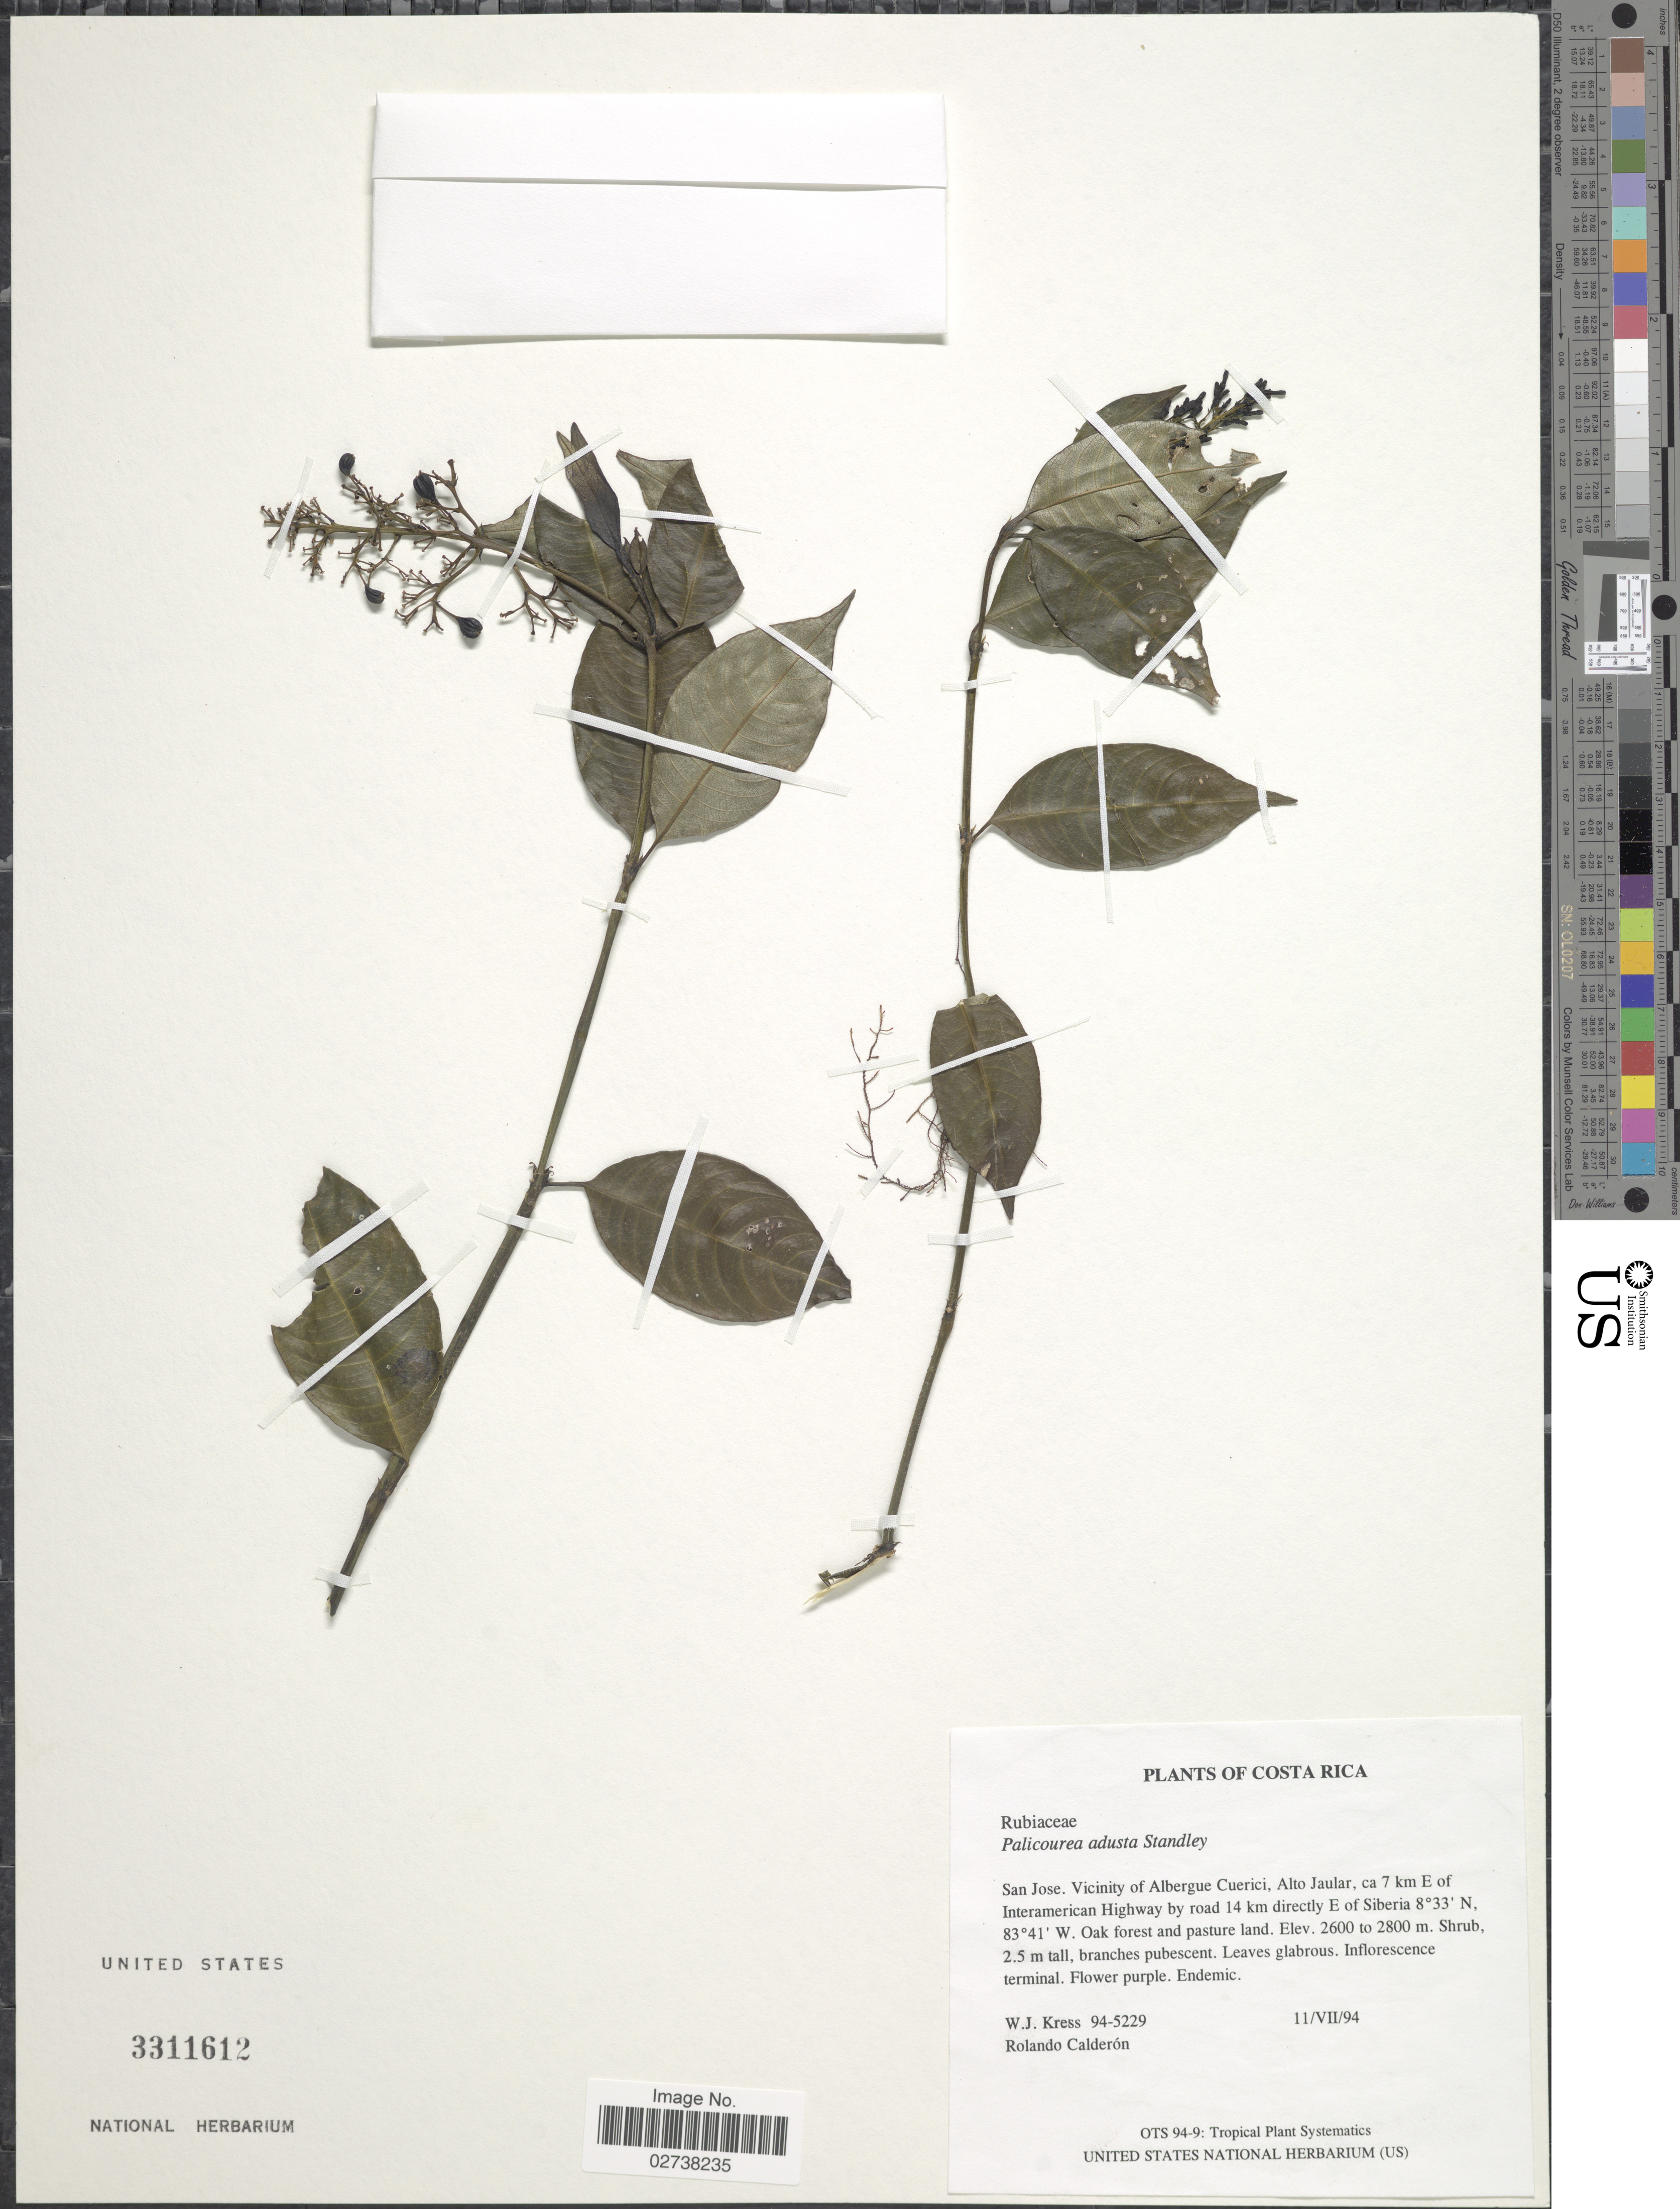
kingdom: Plantae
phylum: Tracheophyta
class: Magnoliopsida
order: Gentianales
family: Rubiaceae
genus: Palicourea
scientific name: Palicourea adusta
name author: Standl.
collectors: W. J. Kress & R. Calderon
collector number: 94-5229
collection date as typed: Transcribed d/m/y: 11/7/94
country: Costa Rica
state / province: San José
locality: Vicinity of Albergue Cuerici, Alto Jaular, ca 7 km E of Interamerican Highway by road 14 km directly E of Siberia, Oak forest and pasture land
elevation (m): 2600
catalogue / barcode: US 3311612